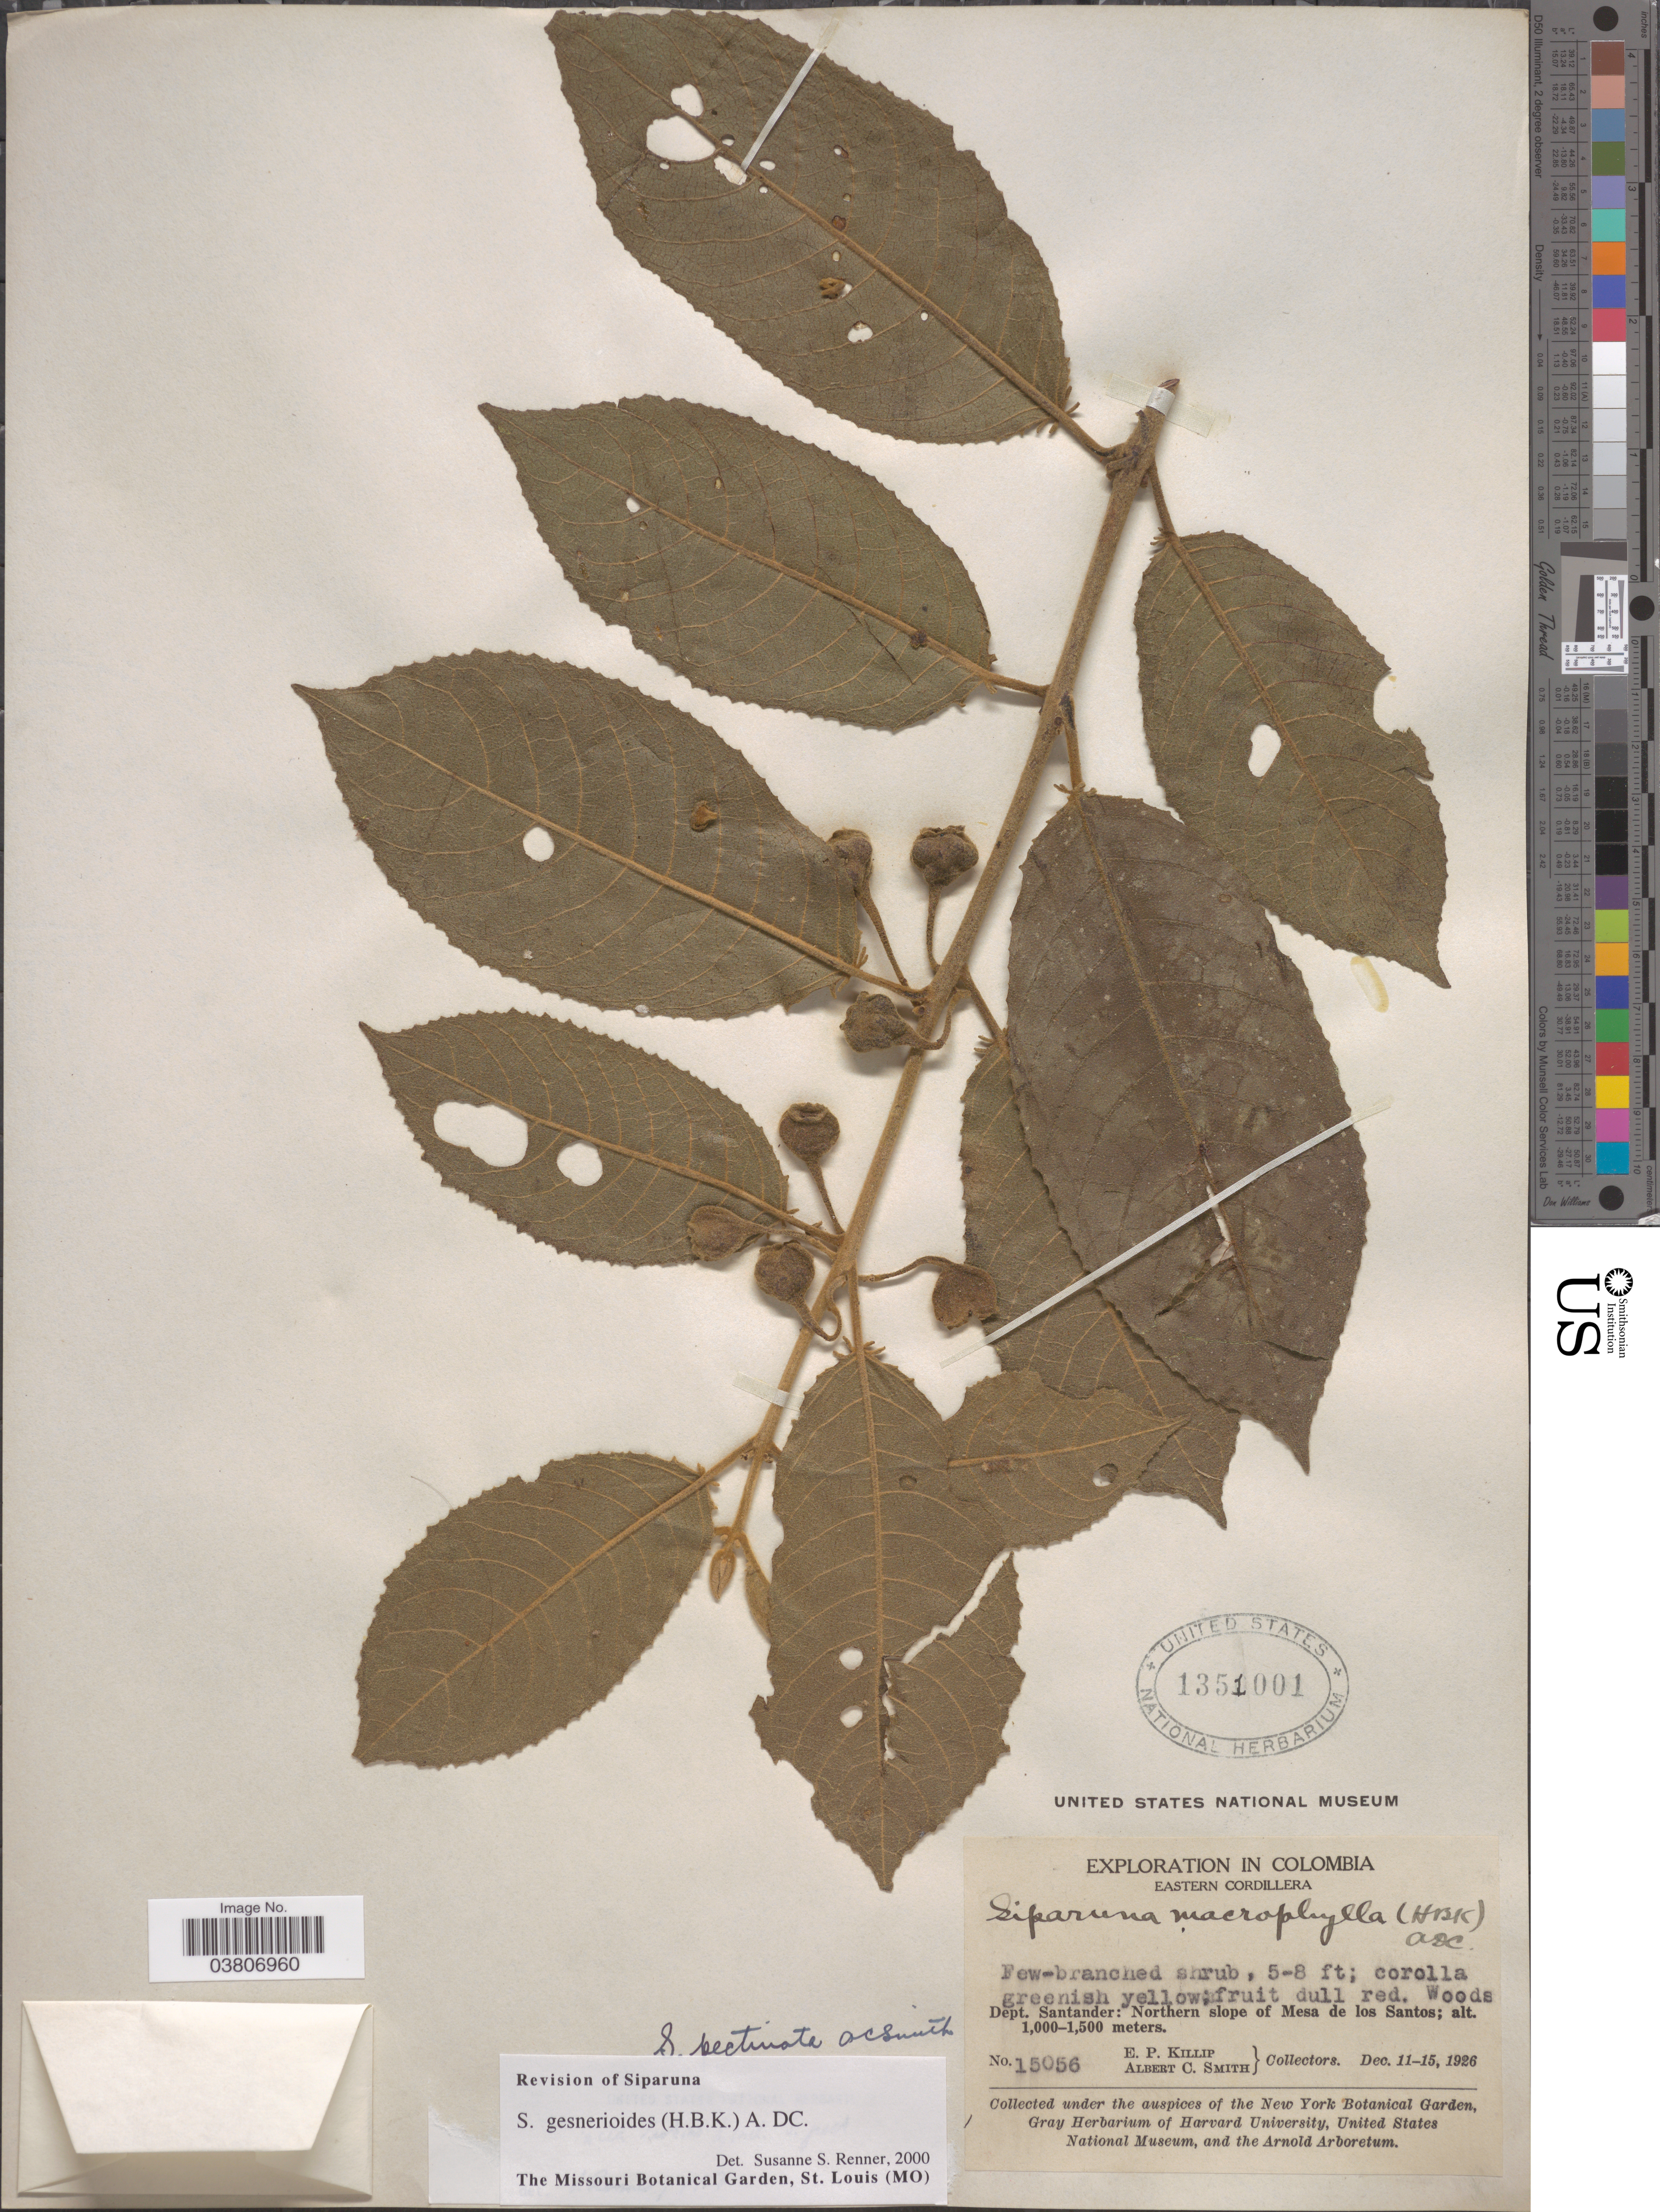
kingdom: Plantae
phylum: Tracheophyta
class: Magnoliopsida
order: Laurales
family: Siparunaceae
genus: Siparuna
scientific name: Siparuna gesnerioides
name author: (Kunth) A. DC.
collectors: E. P. Killip & A. C. Smith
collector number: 15056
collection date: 1926-12-11/1926-12-15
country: Colombia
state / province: Santander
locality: Eastern Cordillera. Dept. Santander: Northern slope of Mesa de los Santos.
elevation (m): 1000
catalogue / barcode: US 1351001